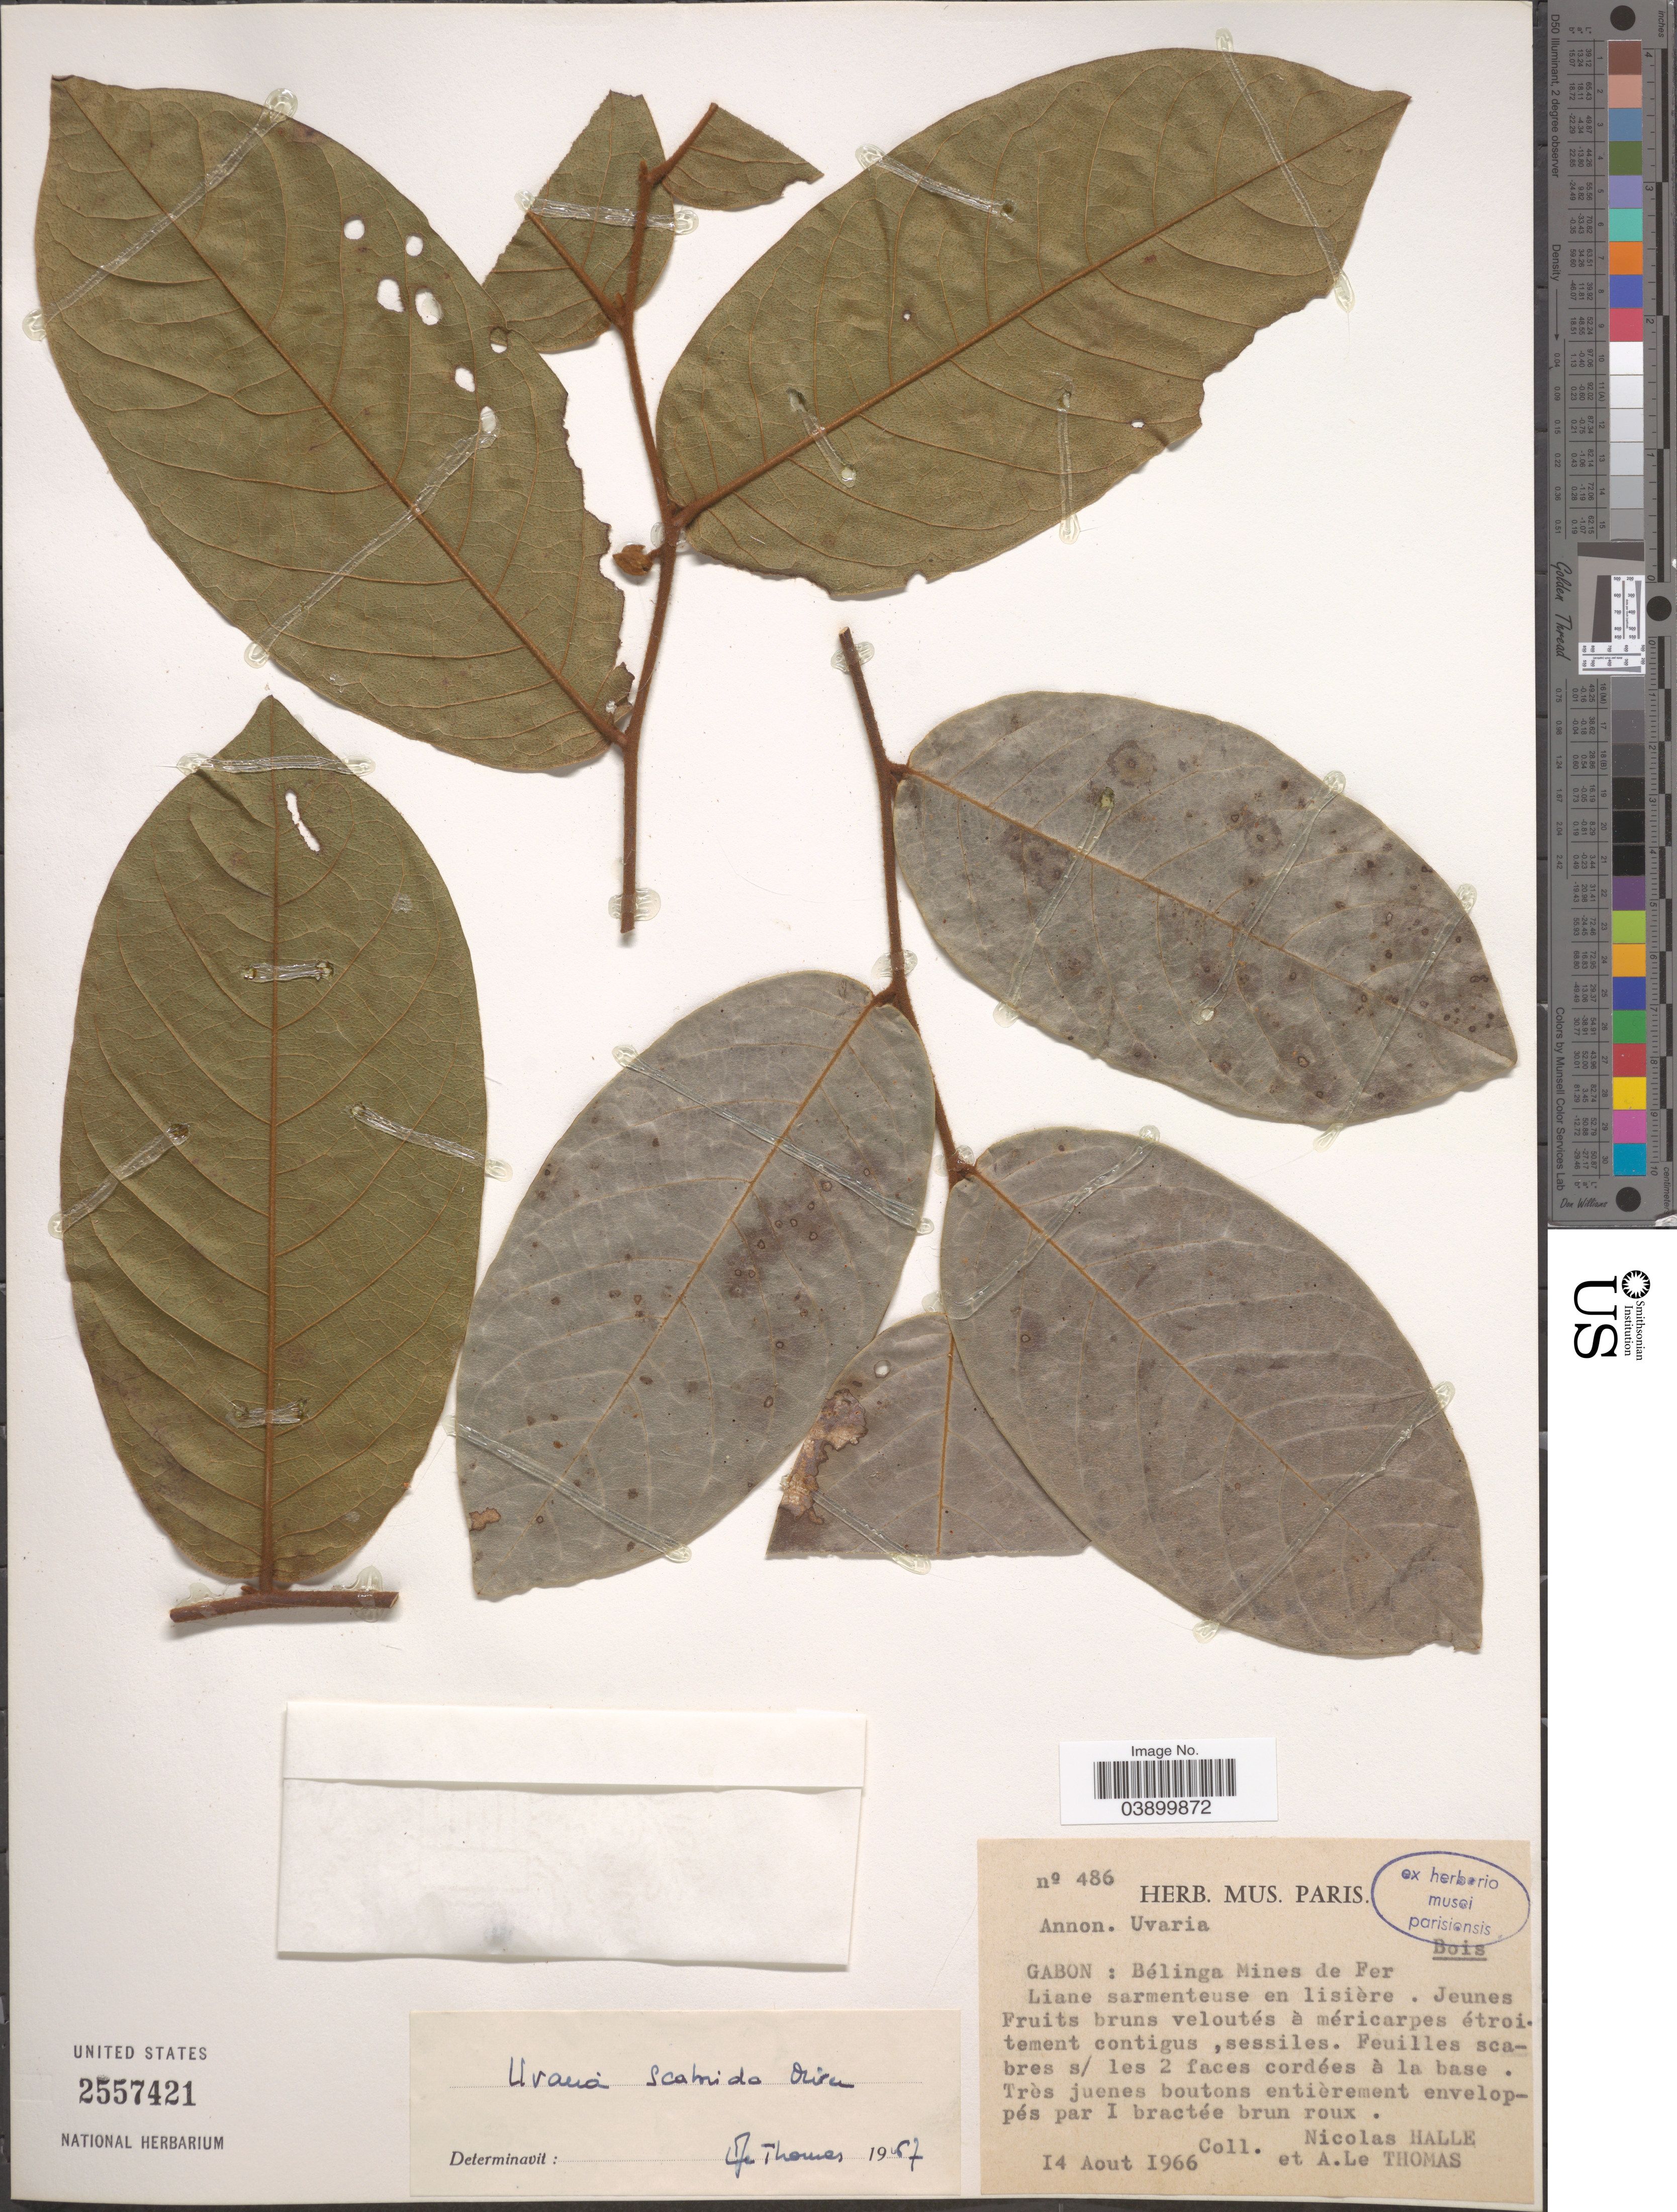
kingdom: Plantae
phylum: Tracheophyta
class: Magnoliopsida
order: Magnoliales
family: Annonaceae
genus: Uvaria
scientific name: Uvaria scabrida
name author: Oliv.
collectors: N. Hallé & A. Le Thomas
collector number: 486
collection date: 1966-08-14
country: Gabon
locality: Bélinga Mines de Fer.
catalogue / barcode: US 2557421